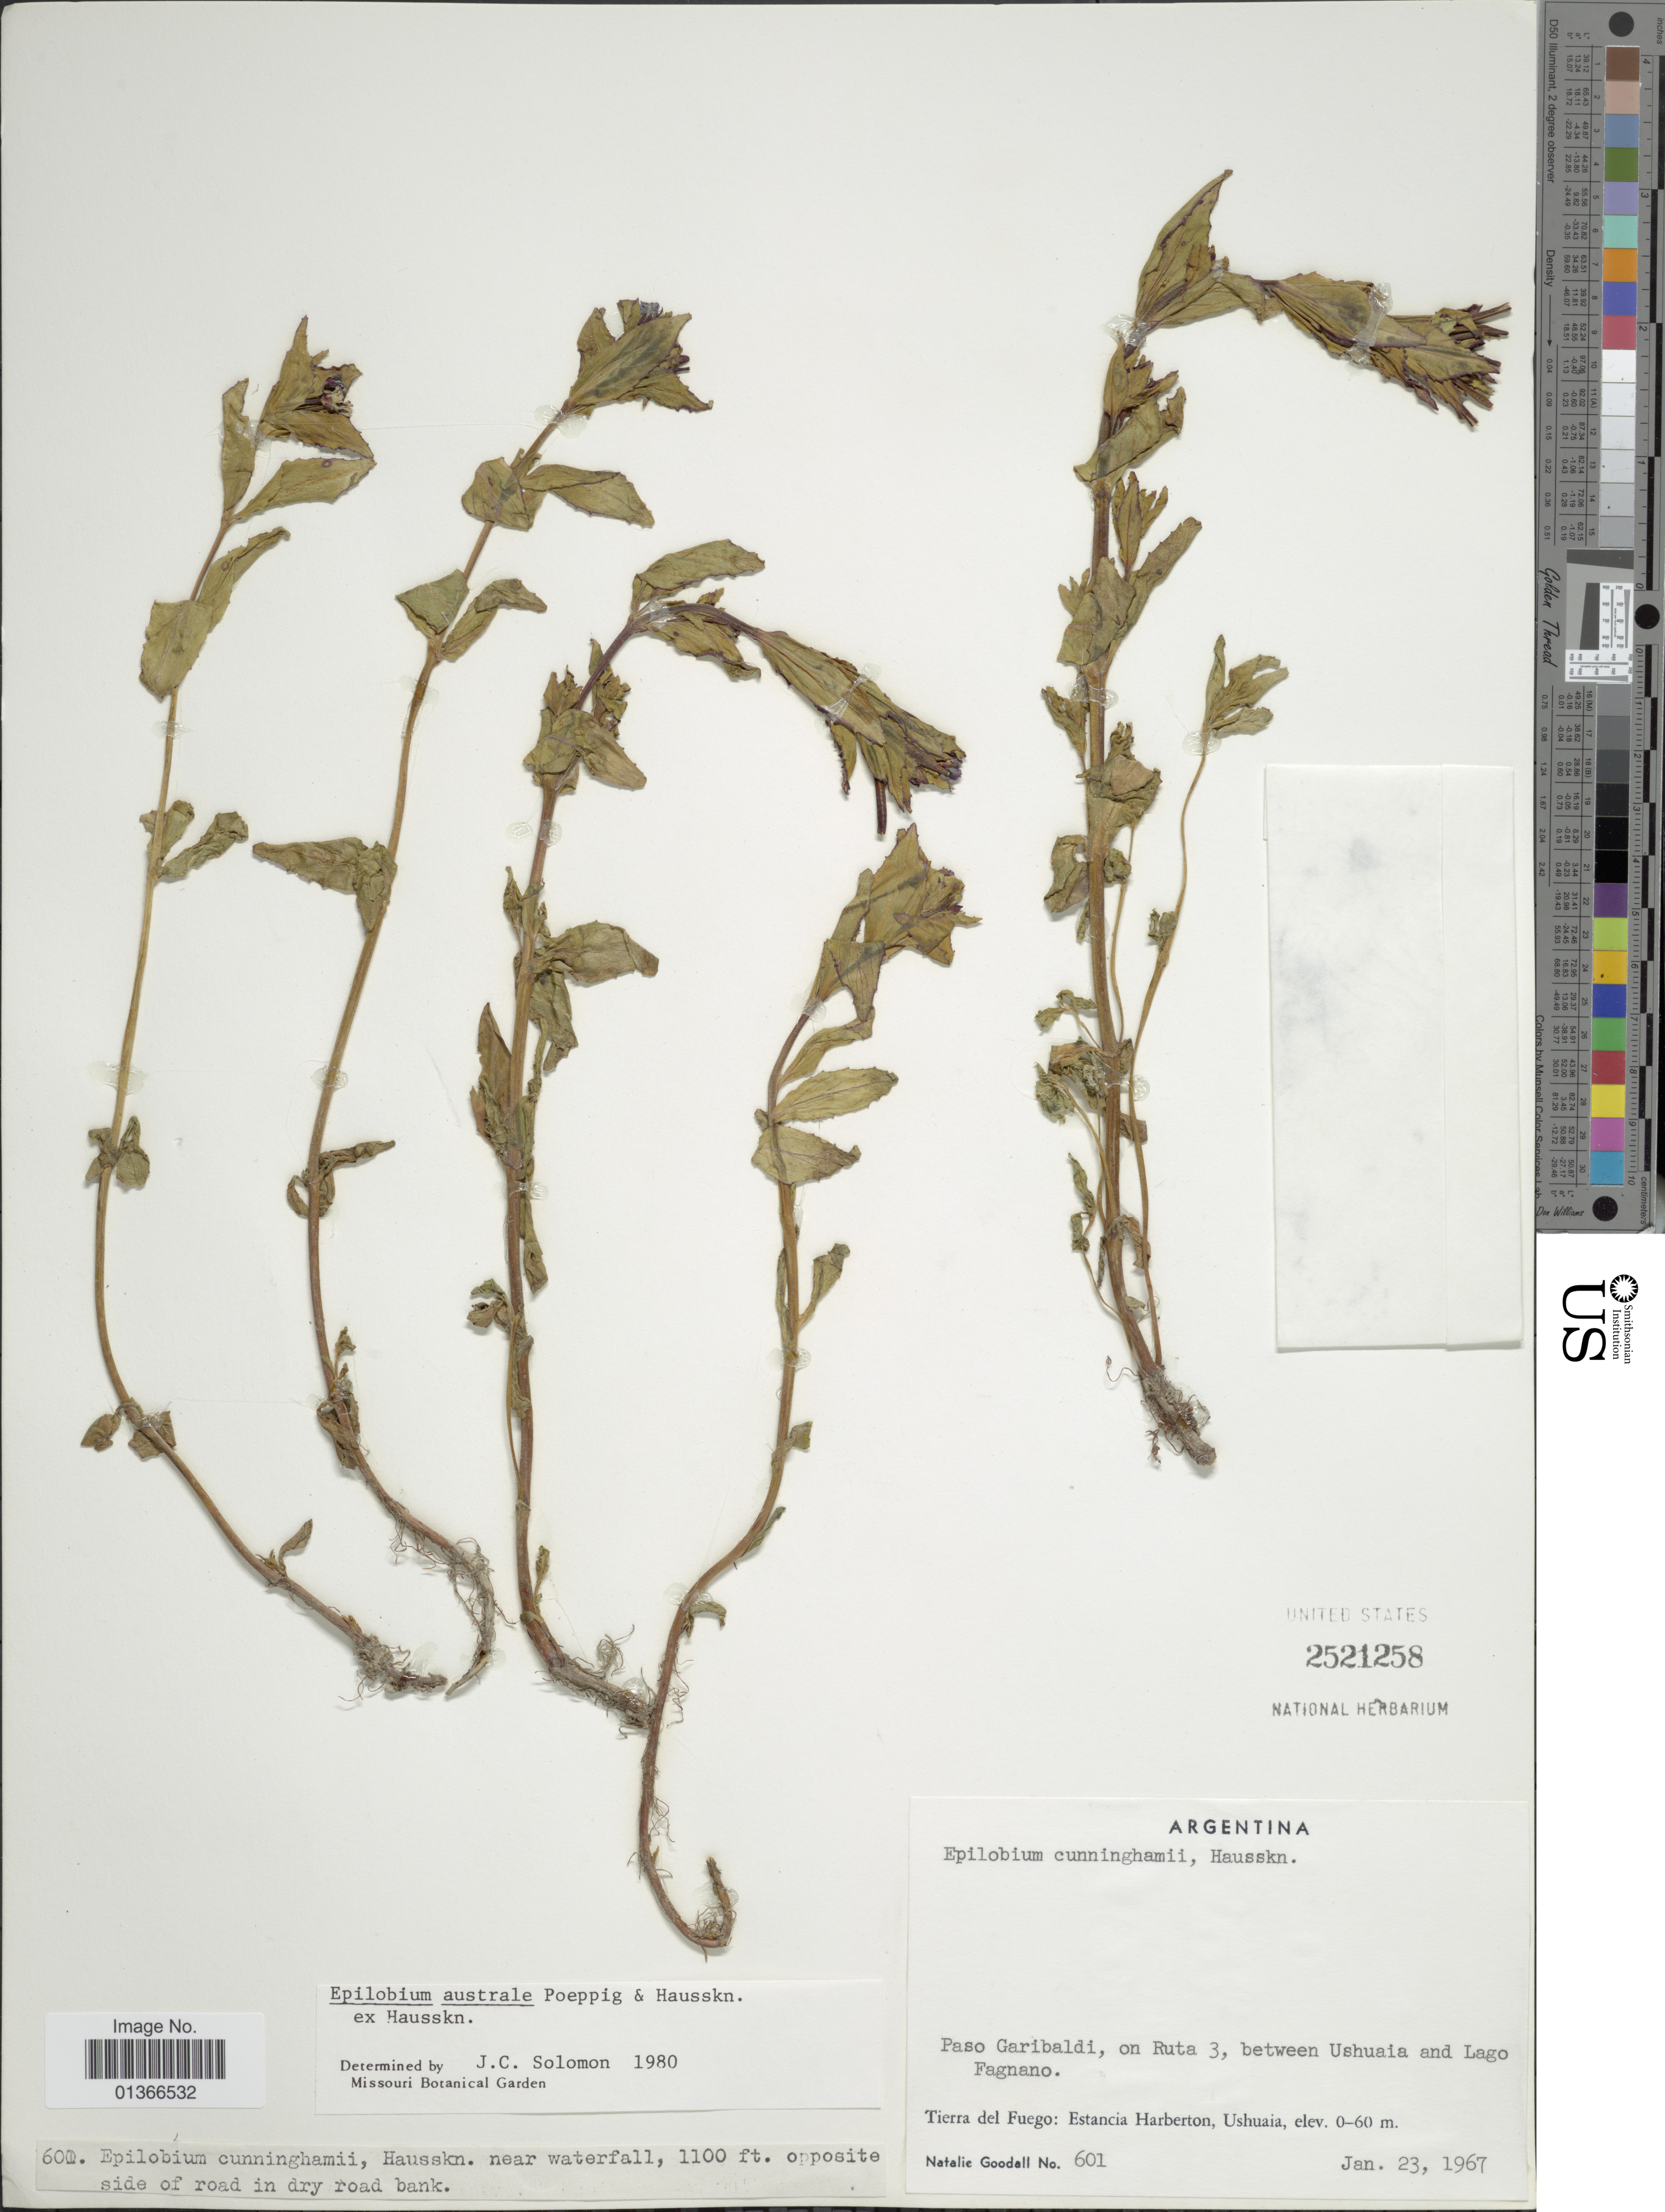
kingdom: Plantae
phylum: Tracheophyta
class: Magnoliopsida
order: Myrtales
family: Onagraceae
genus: Epilobium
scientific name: Epilobium australe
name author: Poepp. & Hausskn.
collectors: R. Goodall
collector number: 601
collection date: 1967-01-23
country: Argentina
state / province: Tierra del Fuego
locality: Paso Garibaldi, on Ruta 3, between Ushuaia and Lago Fagnano. Estancia Harberton.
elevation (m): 0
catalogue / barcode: US 2521258